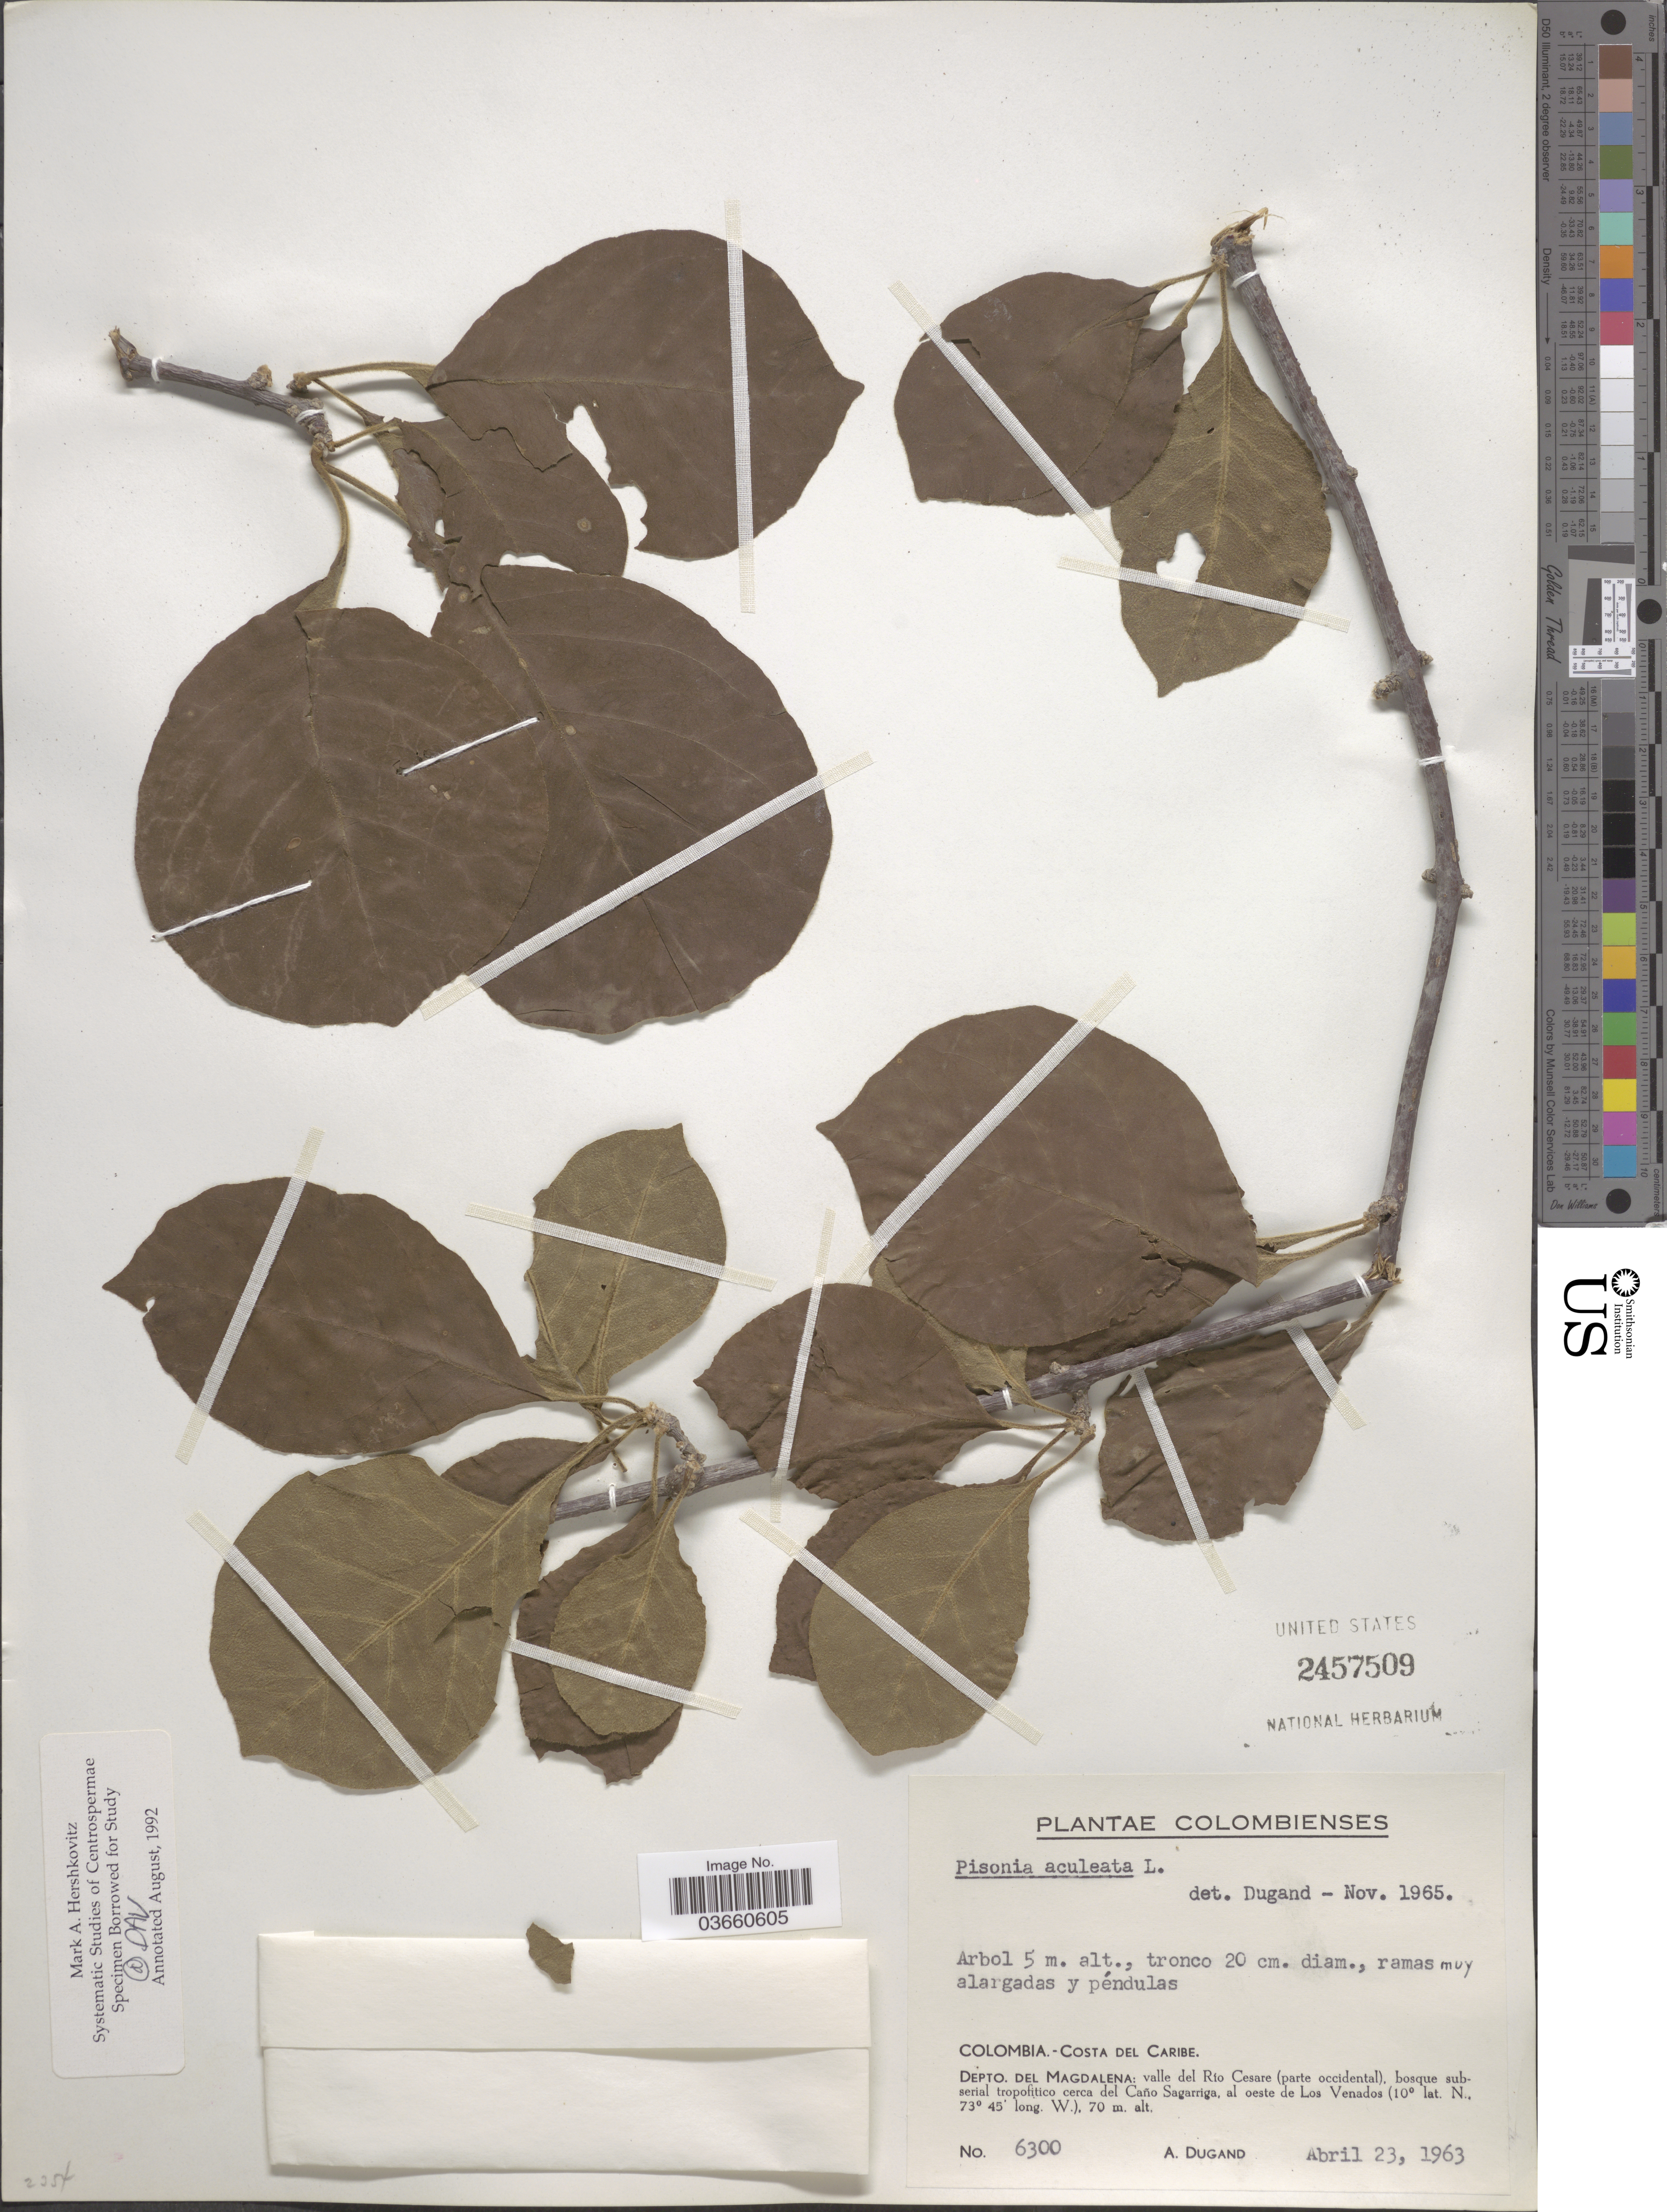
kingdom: Plantae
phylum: Tracheophyta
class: Magnoliopsida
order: Caryophyllales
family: Nyctaginaceae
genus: Pisonia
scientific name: Pisonia aculeata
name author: L.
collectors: A. Dugand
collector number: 6300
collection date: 1963-04-23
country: Colombia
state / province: Magdalena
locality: Costa del Caribe. Depto. del Magdalena: valle del Río Cesare (parte occidental), bosque subserial tropofitico cerca del Caño Sagarriga, al oeste de Los Venados.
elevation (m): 70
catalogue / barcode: US 2457509